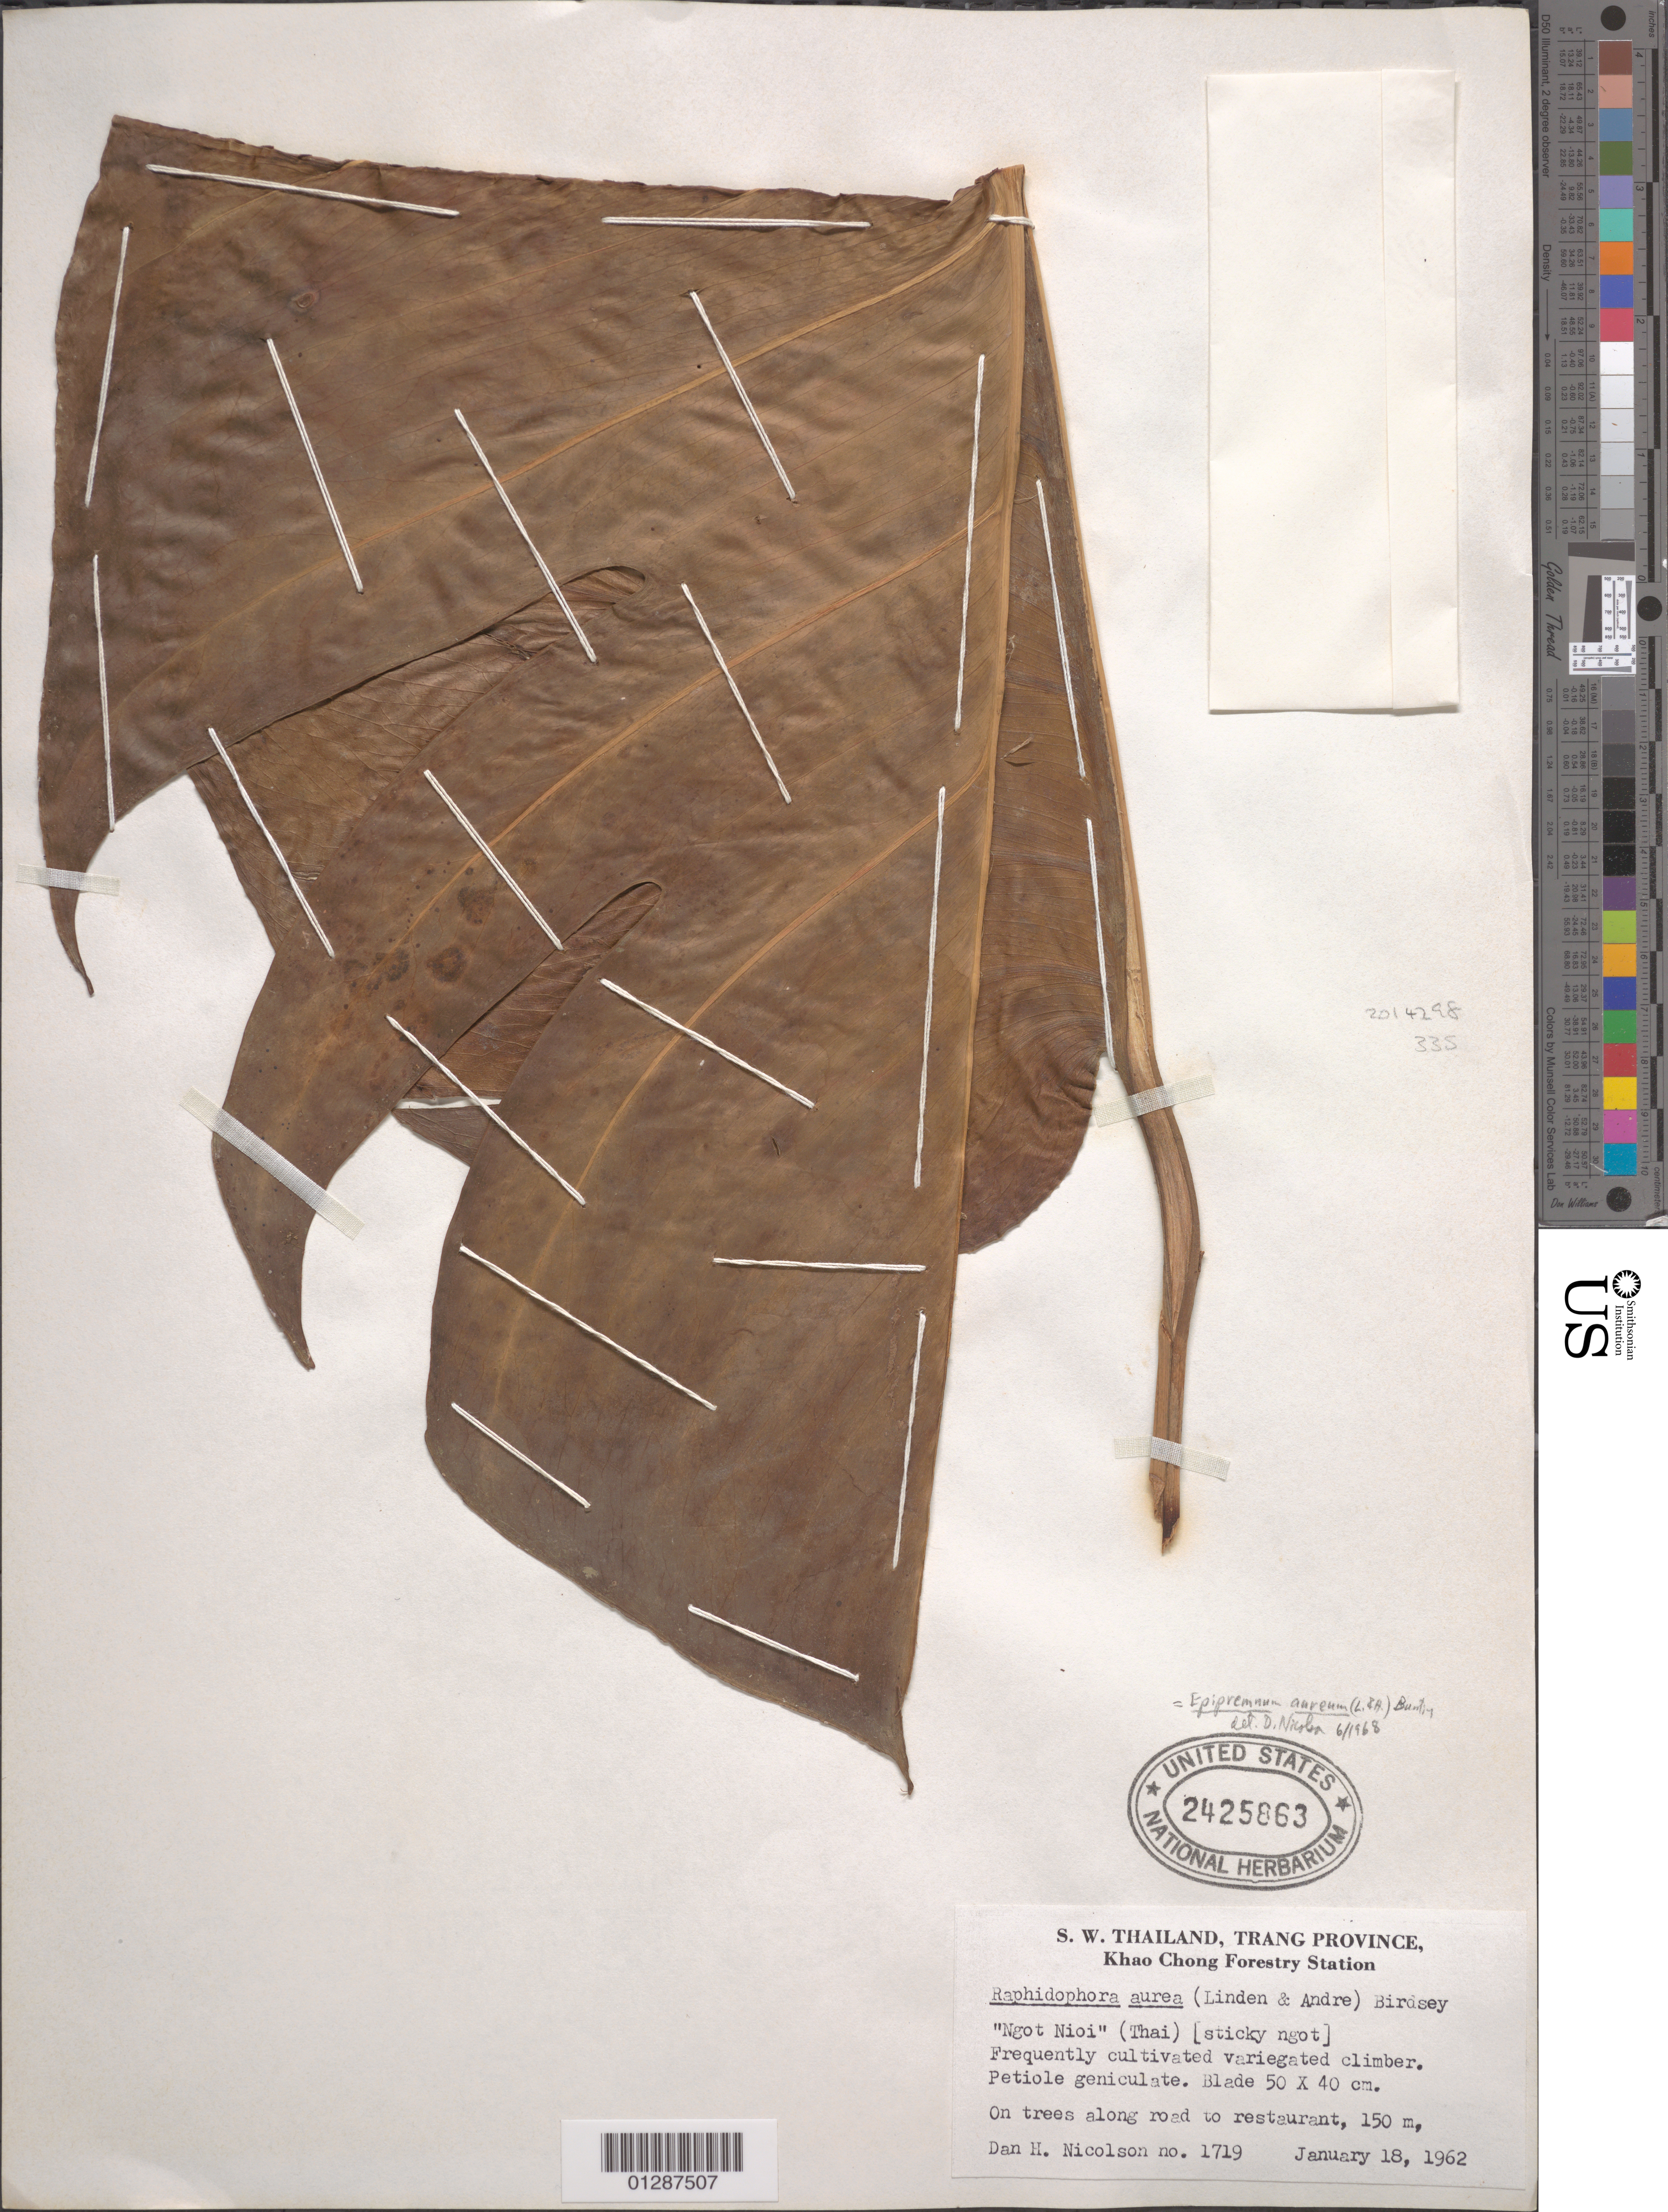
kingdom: Plantae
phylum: Tracheophyta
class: Liliopsida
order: Alismatales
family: Araceae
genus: Epipremnum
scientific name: Epipremnum aureum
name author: (Linden & André) G.S. Bunting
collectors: D. H. Nicolson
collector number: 1719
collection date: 1962-01-18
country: Thailand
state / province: Trang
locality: S. W. Thailand. Khao Chong Forestry Station.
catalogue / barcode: US 2425863